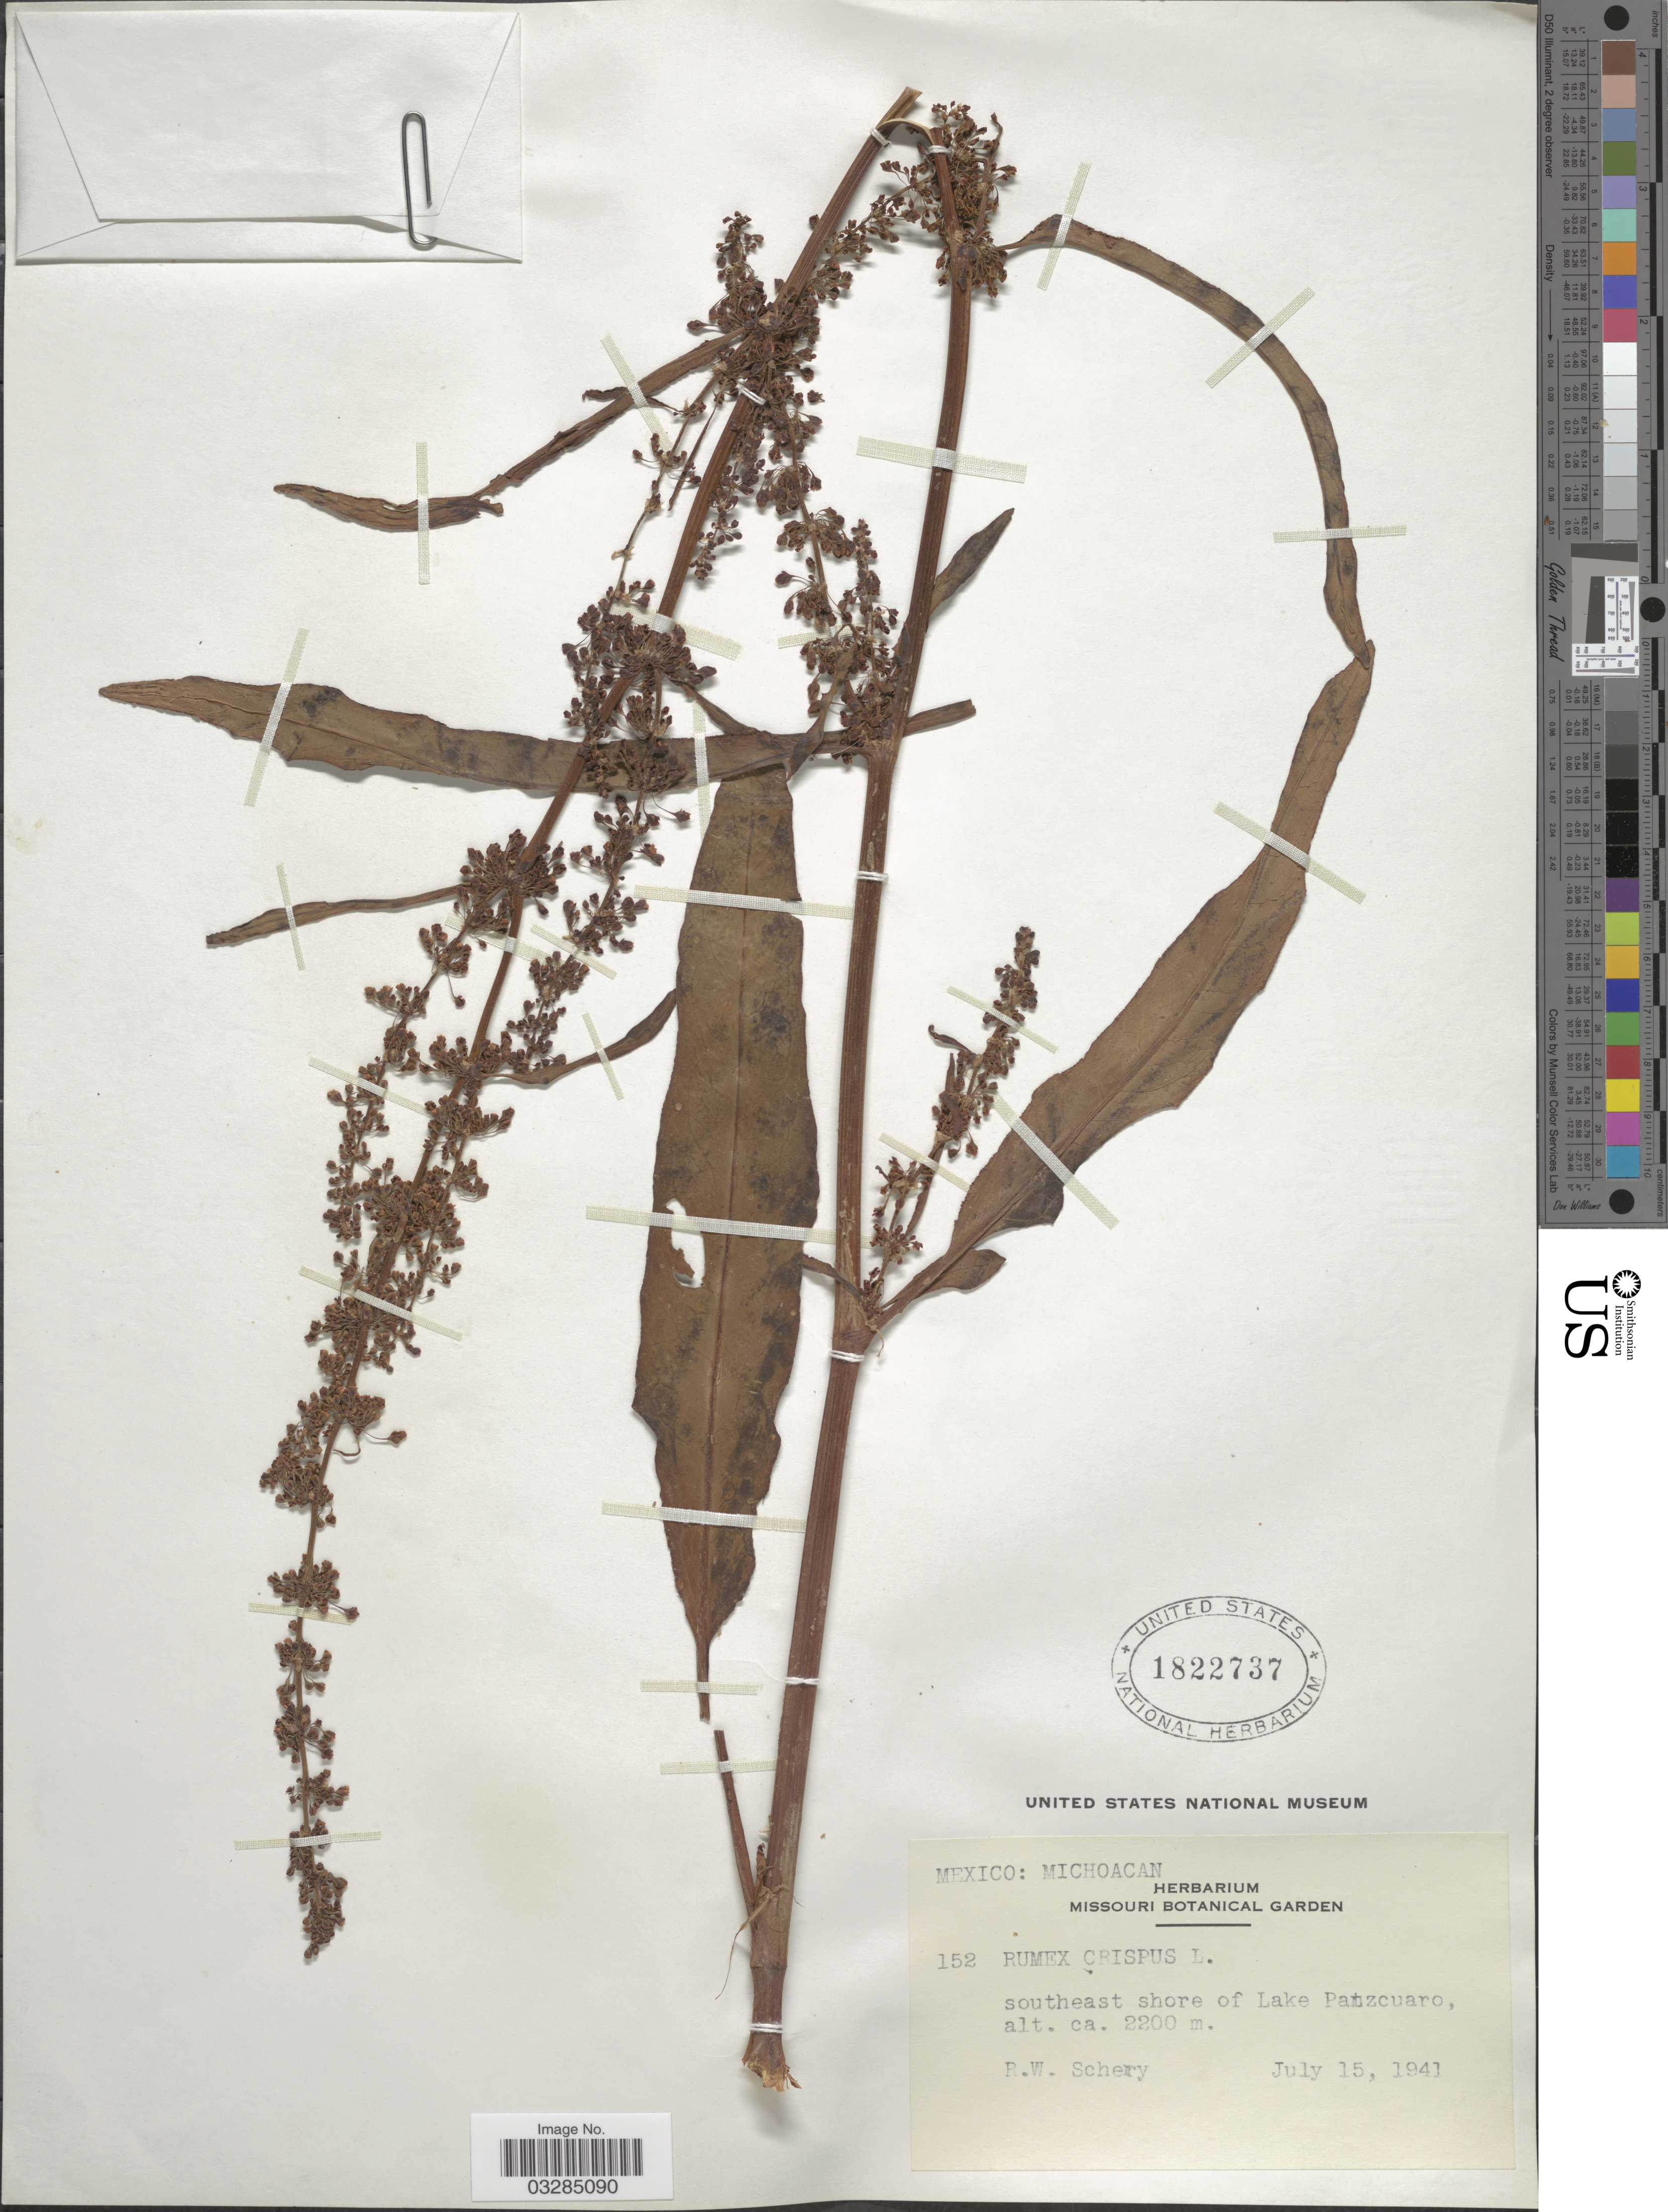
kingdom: Plantae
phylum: Tracheophyta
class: Magnoliopsida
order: Caryophyllales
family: Polygonaceae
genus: Rumex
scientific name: Rumex crispus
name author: L.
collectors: R. Scherry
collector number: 152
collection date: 1941-07-15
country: Mexico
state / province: Michoacán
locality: Southeast shore of Lake Panzcuaro.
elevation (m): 2200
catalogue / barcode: US 1822737